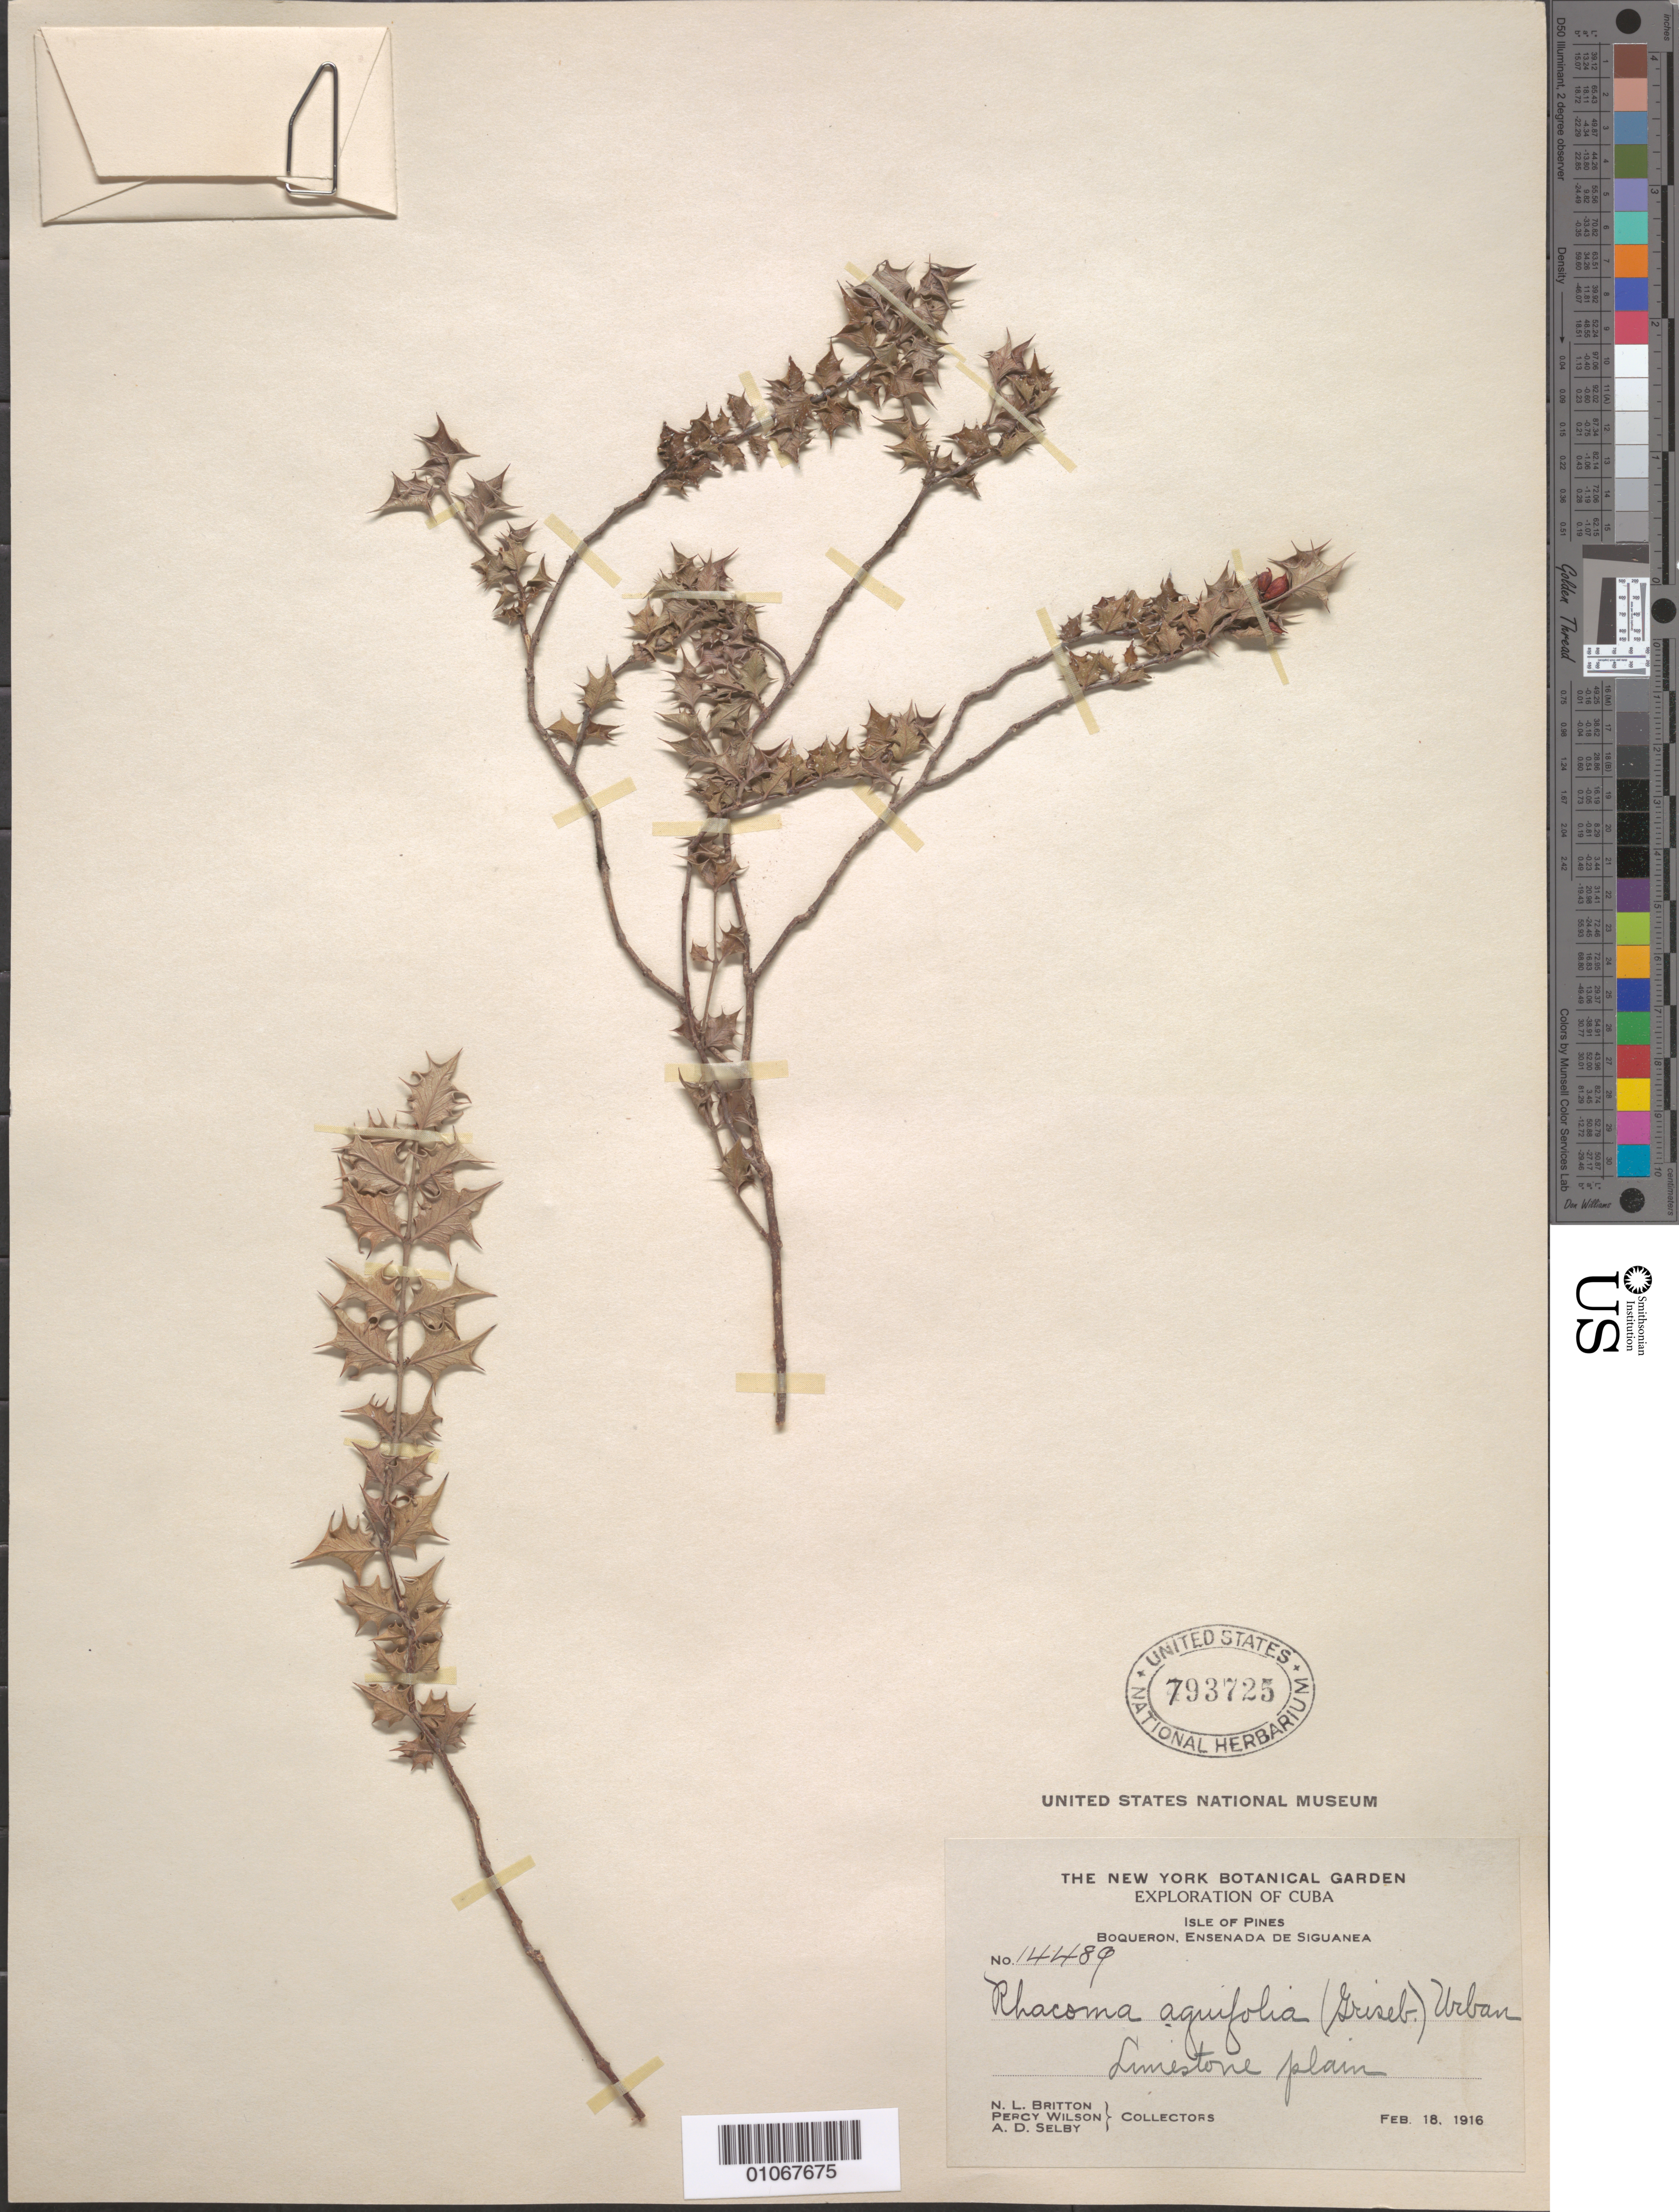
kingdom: Plantae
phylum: Tracheophyta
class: Magnoliopsida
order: Celastrales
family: Celastraceae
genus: Crossopetalum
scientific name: Crossopetalum aquifolium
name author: (Griseb.) Hitchc.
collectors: N. Britton, P. Wilson & A. Selby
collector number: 144489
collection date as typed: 18 Feb 1916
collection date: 1916-02-18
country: Cuba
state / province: Isla de La Juventud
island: Isla de la Juventud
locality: Isle of Pines, Boqueron, Ensenada de Siguanea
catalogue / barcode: US 793725